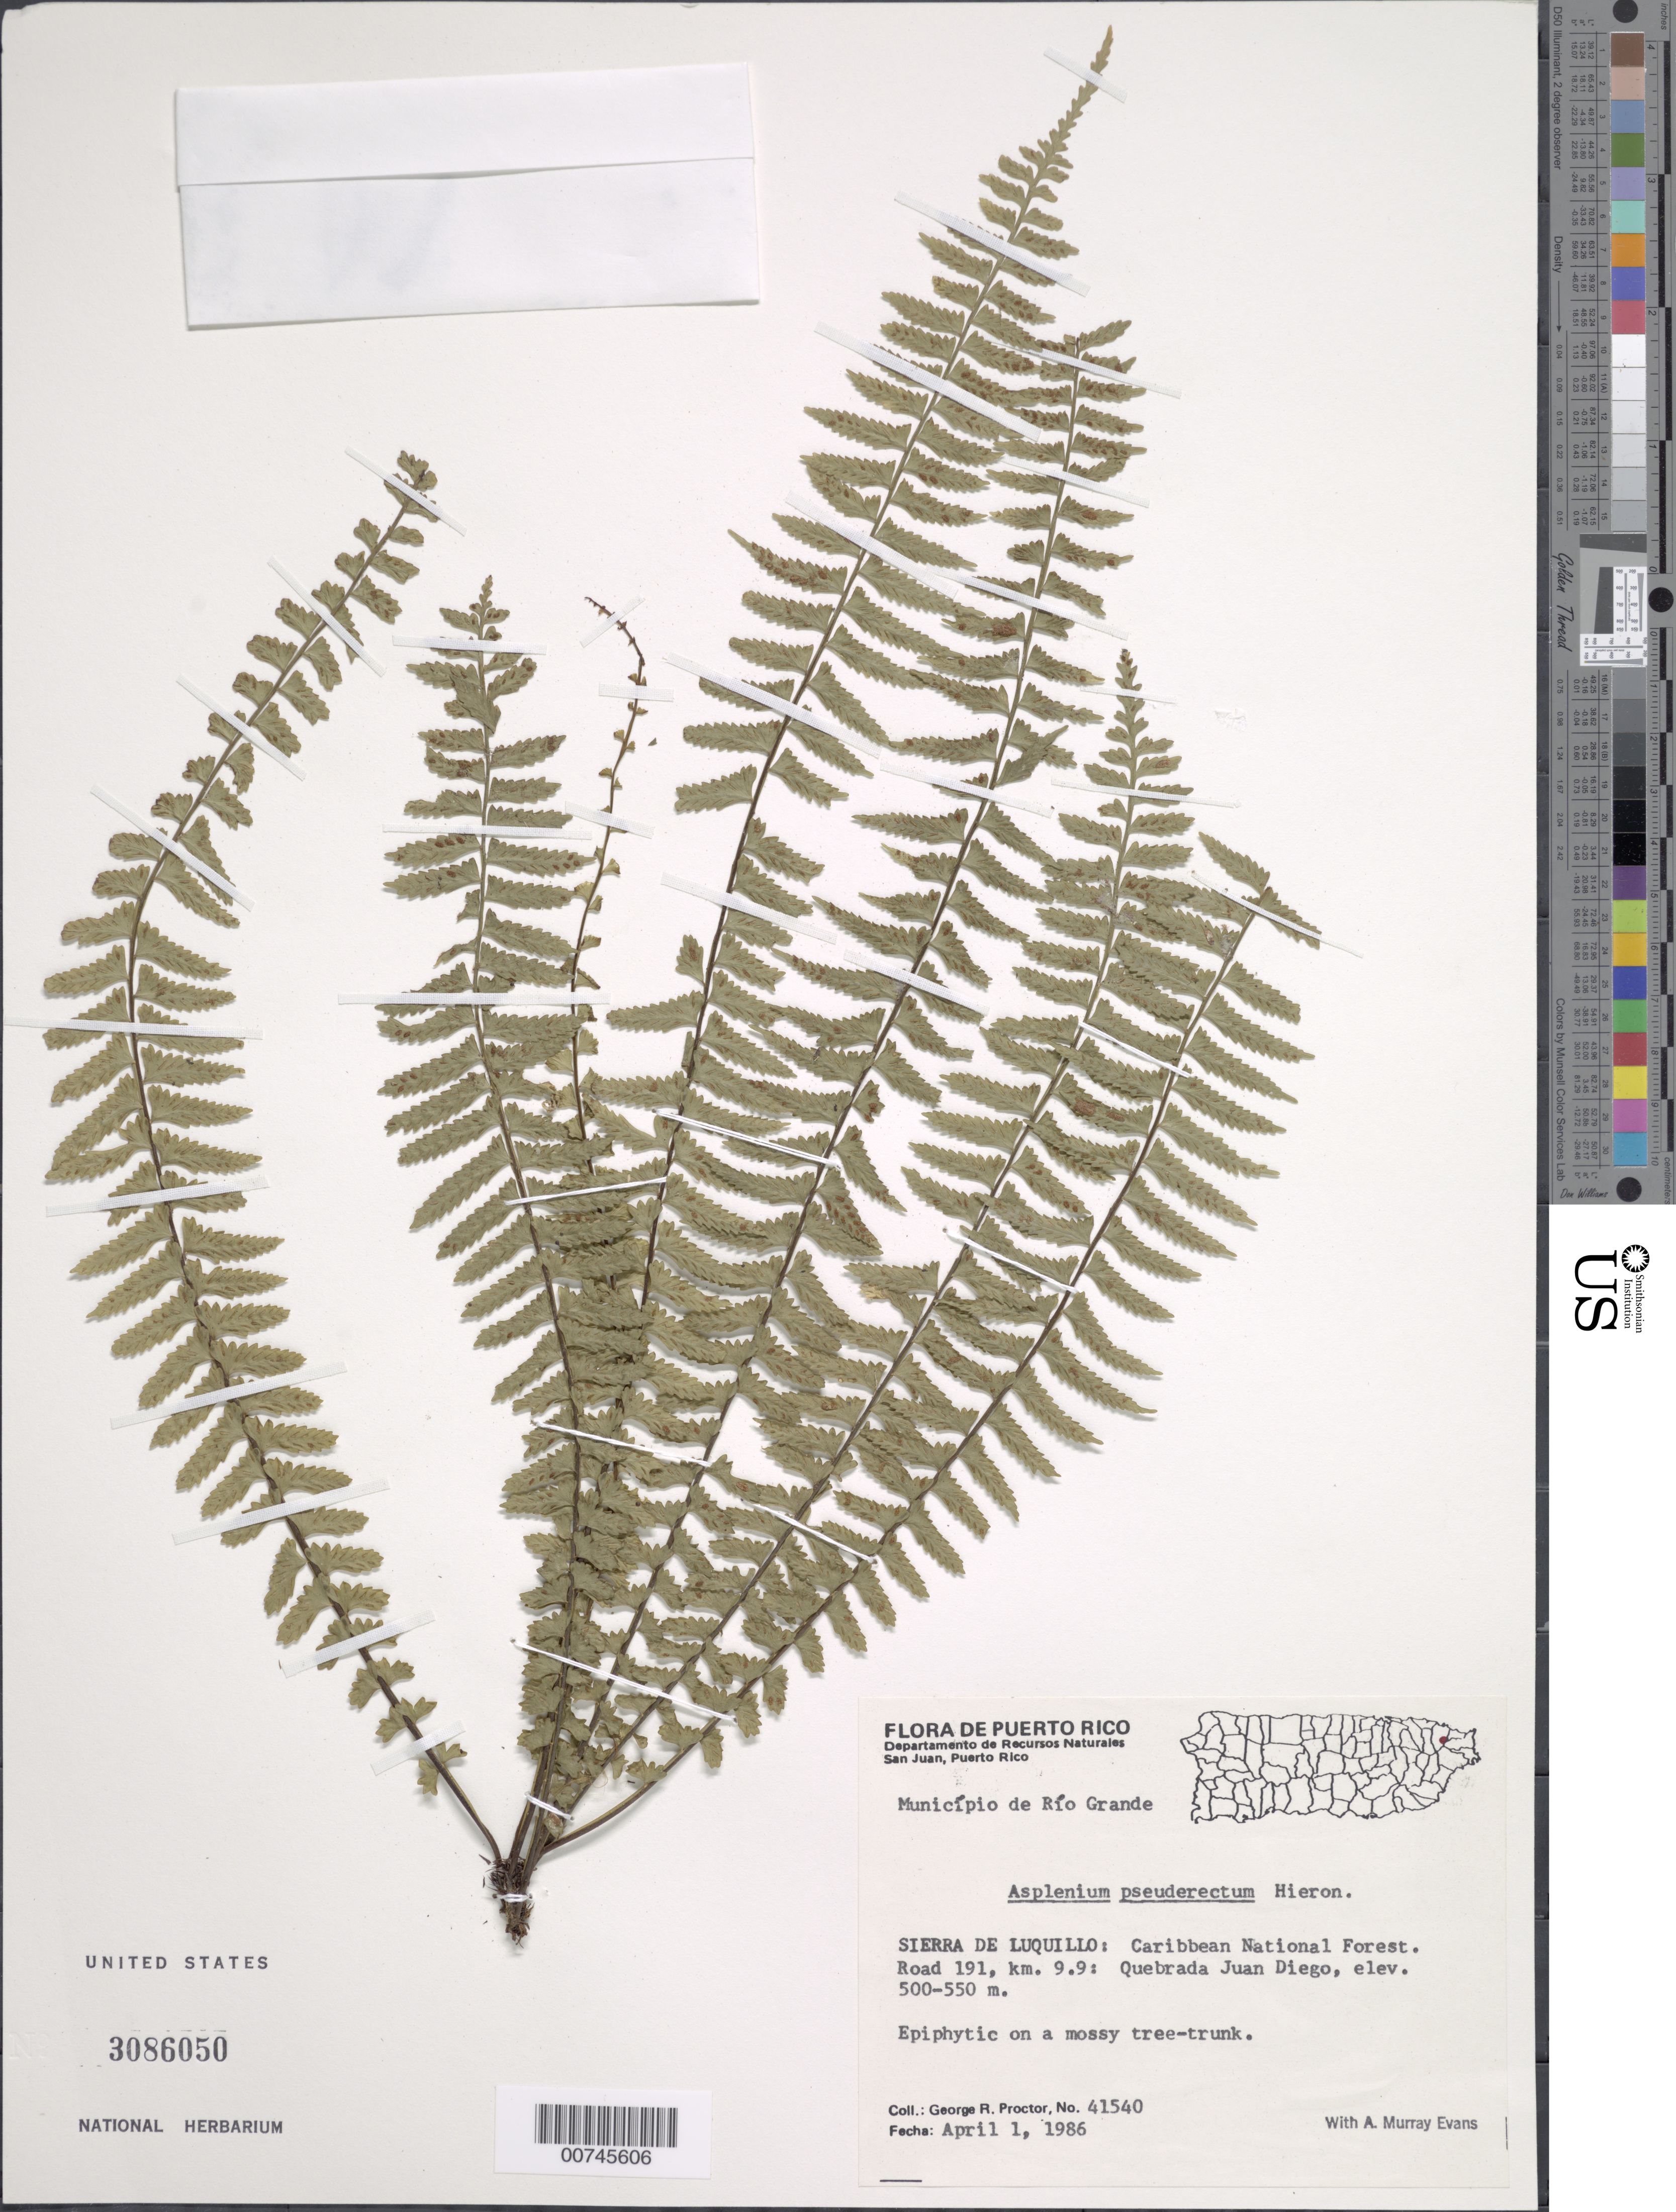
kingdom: Plantae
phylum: Tracheophyta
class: Polypodiopsida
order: Polypodiales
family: Aspleniaceae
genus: Asplenium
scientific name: Asplenium pteropus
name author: Kaulf.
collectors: G. R. Proctor & A. Murray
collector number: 41540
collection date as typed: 01 Apr 1986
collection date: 1986-04-01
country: Puerto Rico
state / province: Río Grande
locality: Sierra de Luquillo: Caribbean National Forest. Road 191, km 9.9: Quebrada Juan Diego, Municipio de Río grande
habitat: Epiphytic on a mossy tree-trunk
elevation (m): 500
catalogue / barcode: US 3086050